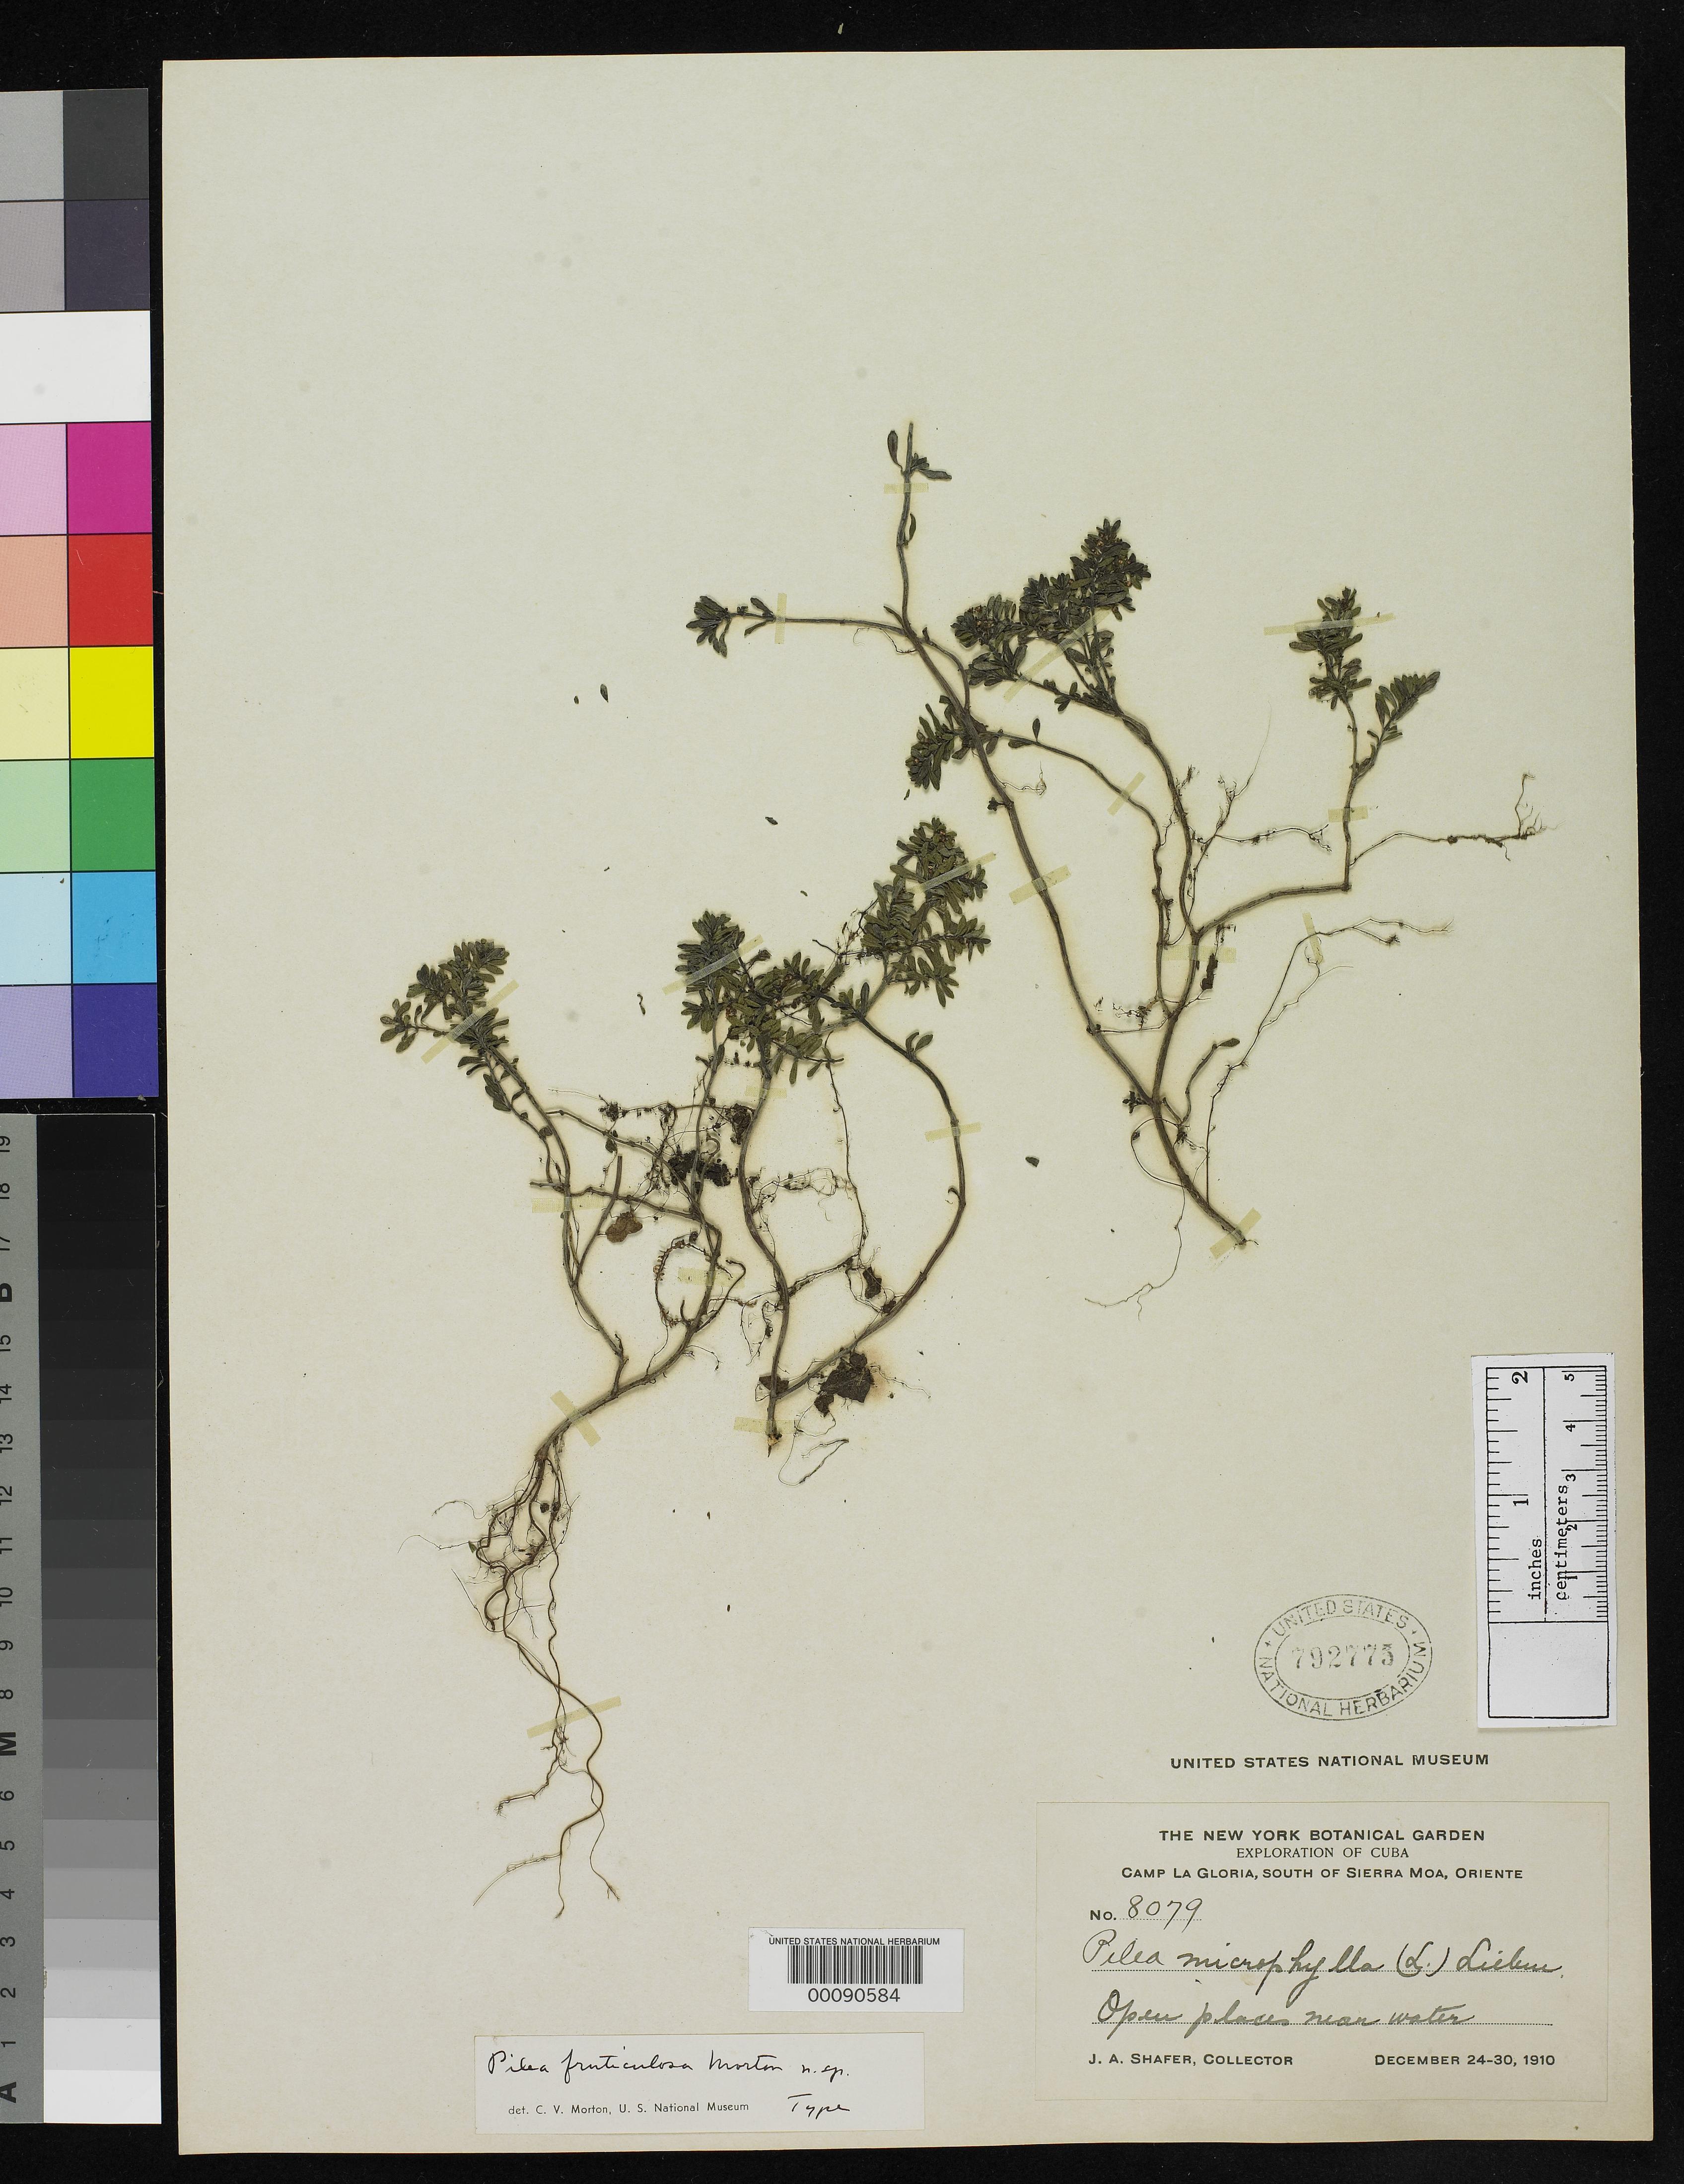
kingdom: Plantae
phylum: Tracheophyta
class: Magnoliopsida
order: Rosales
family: Urticaceae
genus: Pilea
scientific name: Pilea fruticulosa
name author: C.V. Morton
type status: Holotype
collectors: J. A. Shafer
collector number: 8079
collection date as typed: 24 Dec 1910 to 30 Dec 1910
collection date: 1910-12-24/1910-12-30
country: Cuba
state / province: Oriente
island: Greater Antilles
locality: Camp La Gloria, south of Sierra Moa.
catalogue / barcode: US 792775